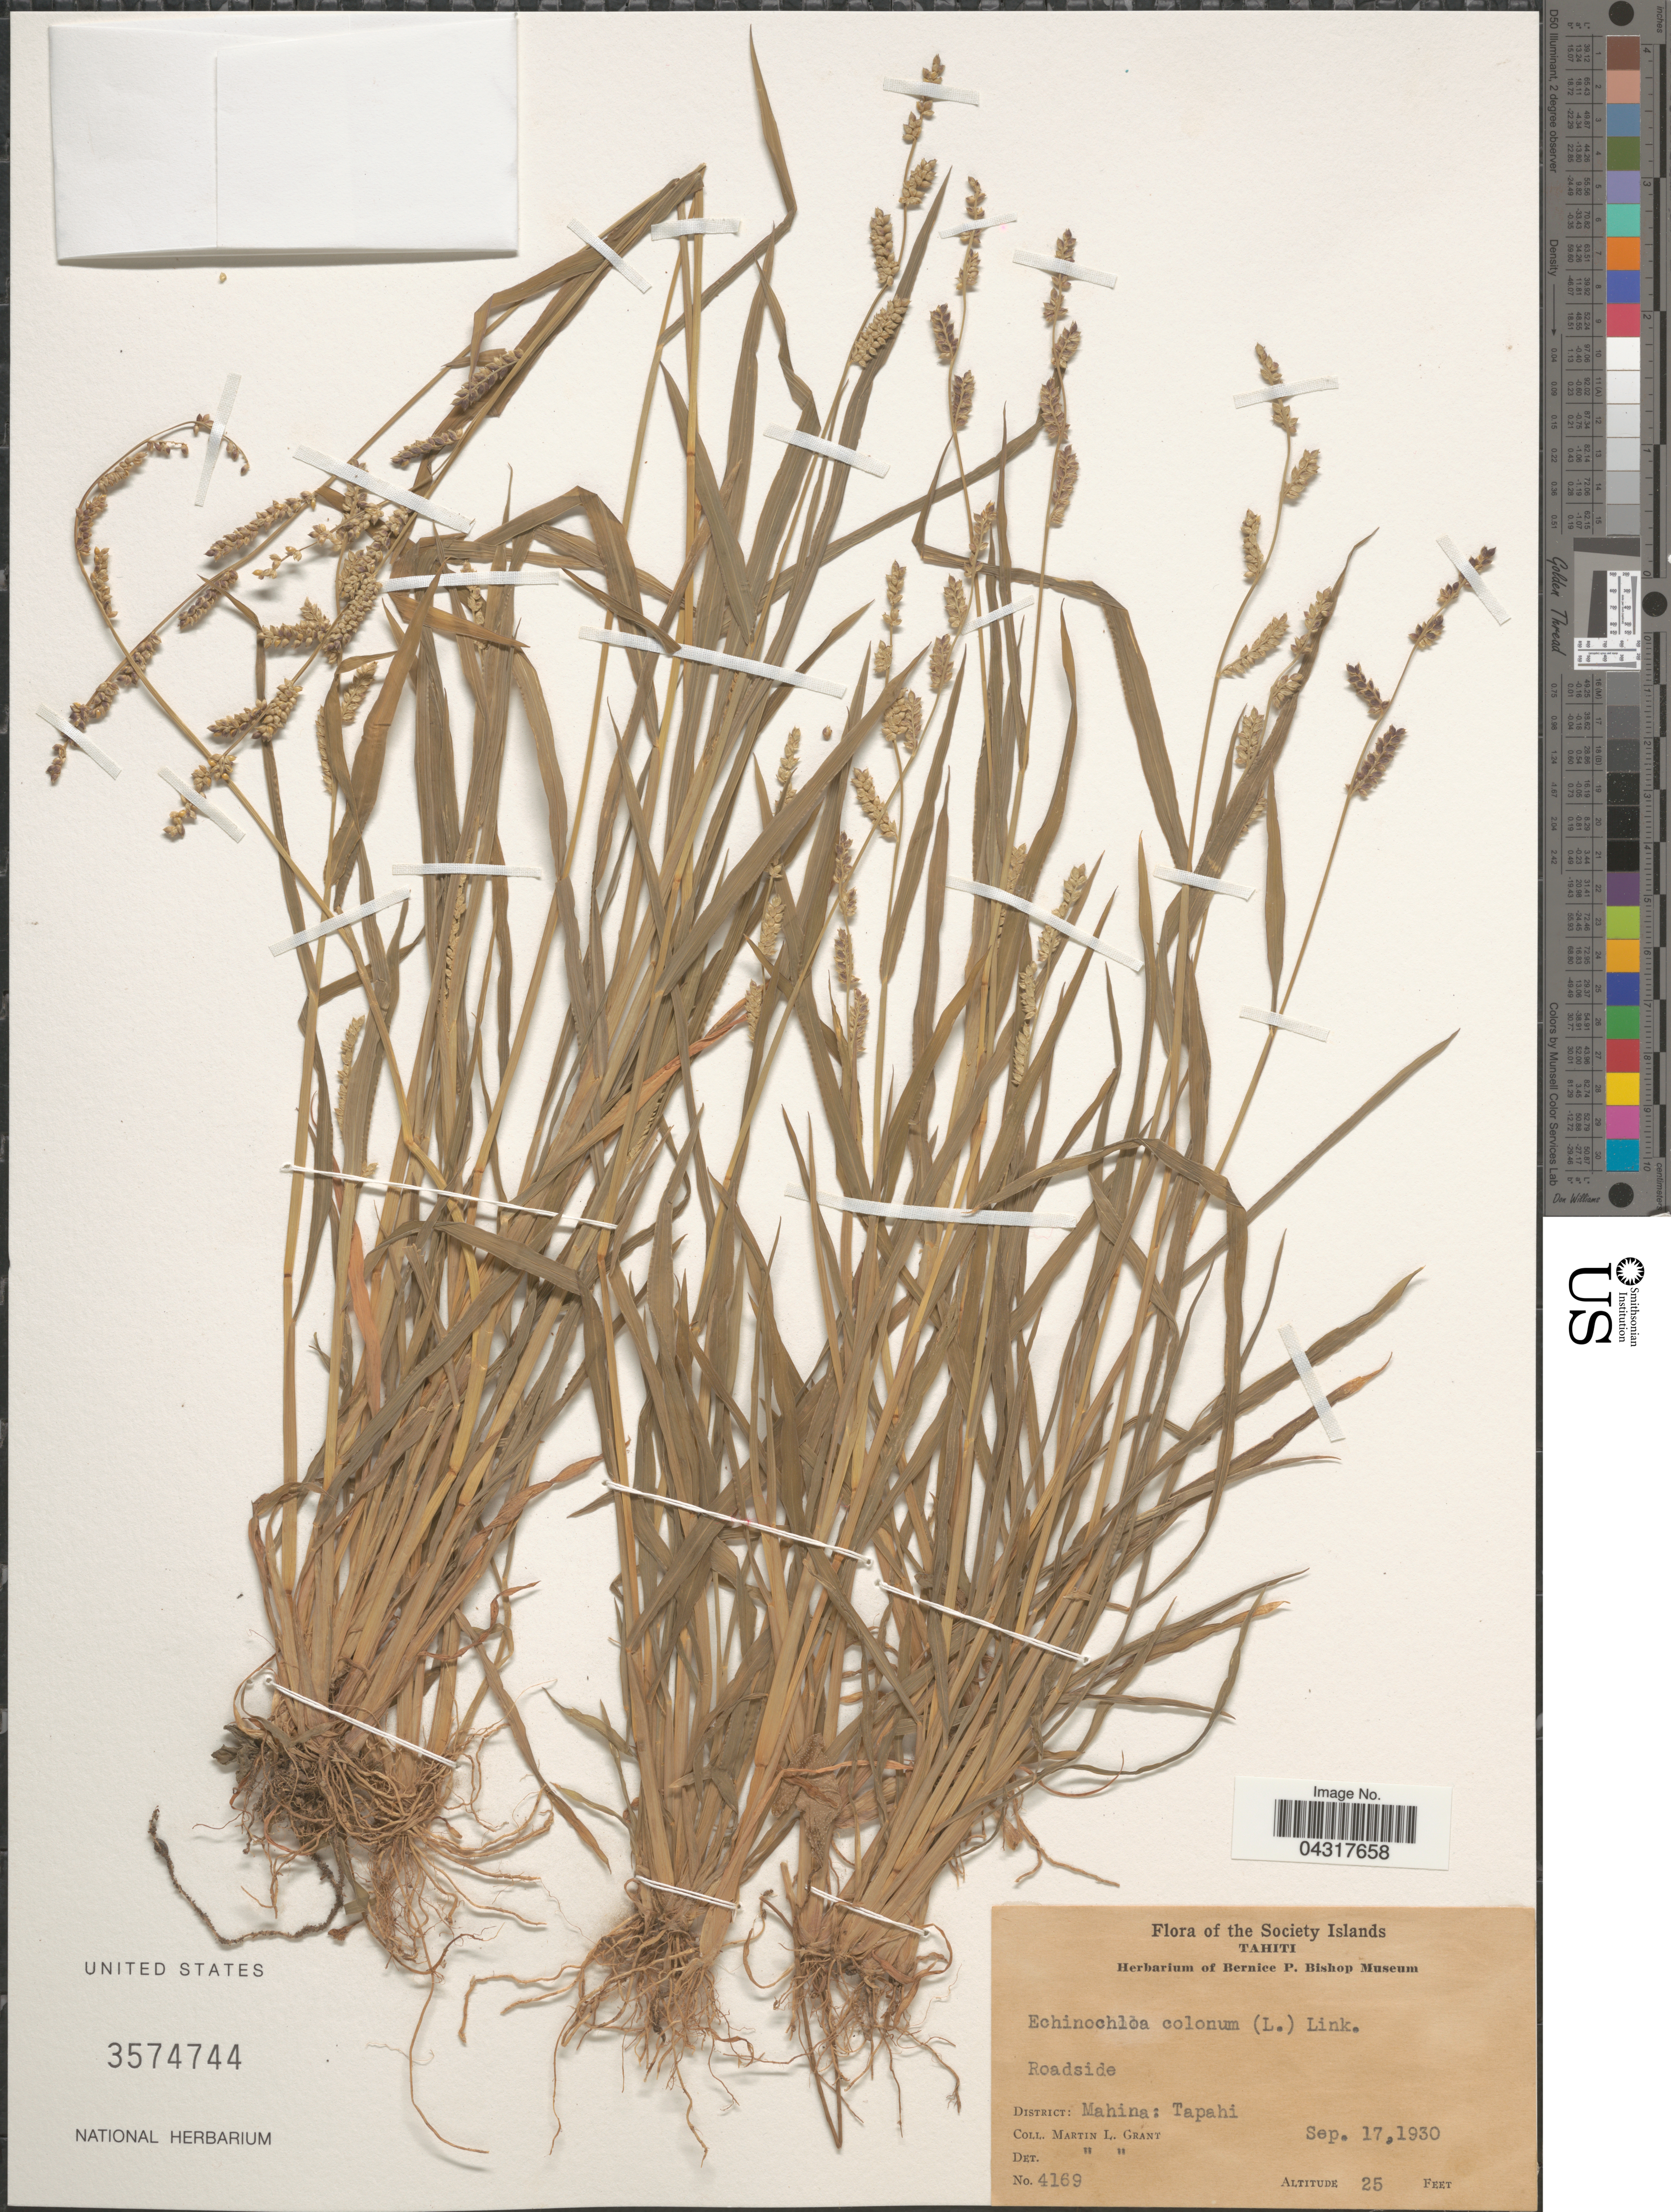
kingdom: Plantae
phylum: Tracheophyta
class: Liliopsida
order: Poales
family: Poaceae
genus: Echinochloa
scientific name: Echinochloa colona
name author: (L.) Link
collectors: M. L. Grant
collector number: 4169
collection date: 1930-09-17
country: French Polynesia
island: Tahiti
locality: Society Islands. Tahiti. District: Mahina: Tapahi.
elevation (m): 8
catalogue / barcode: US 3574744